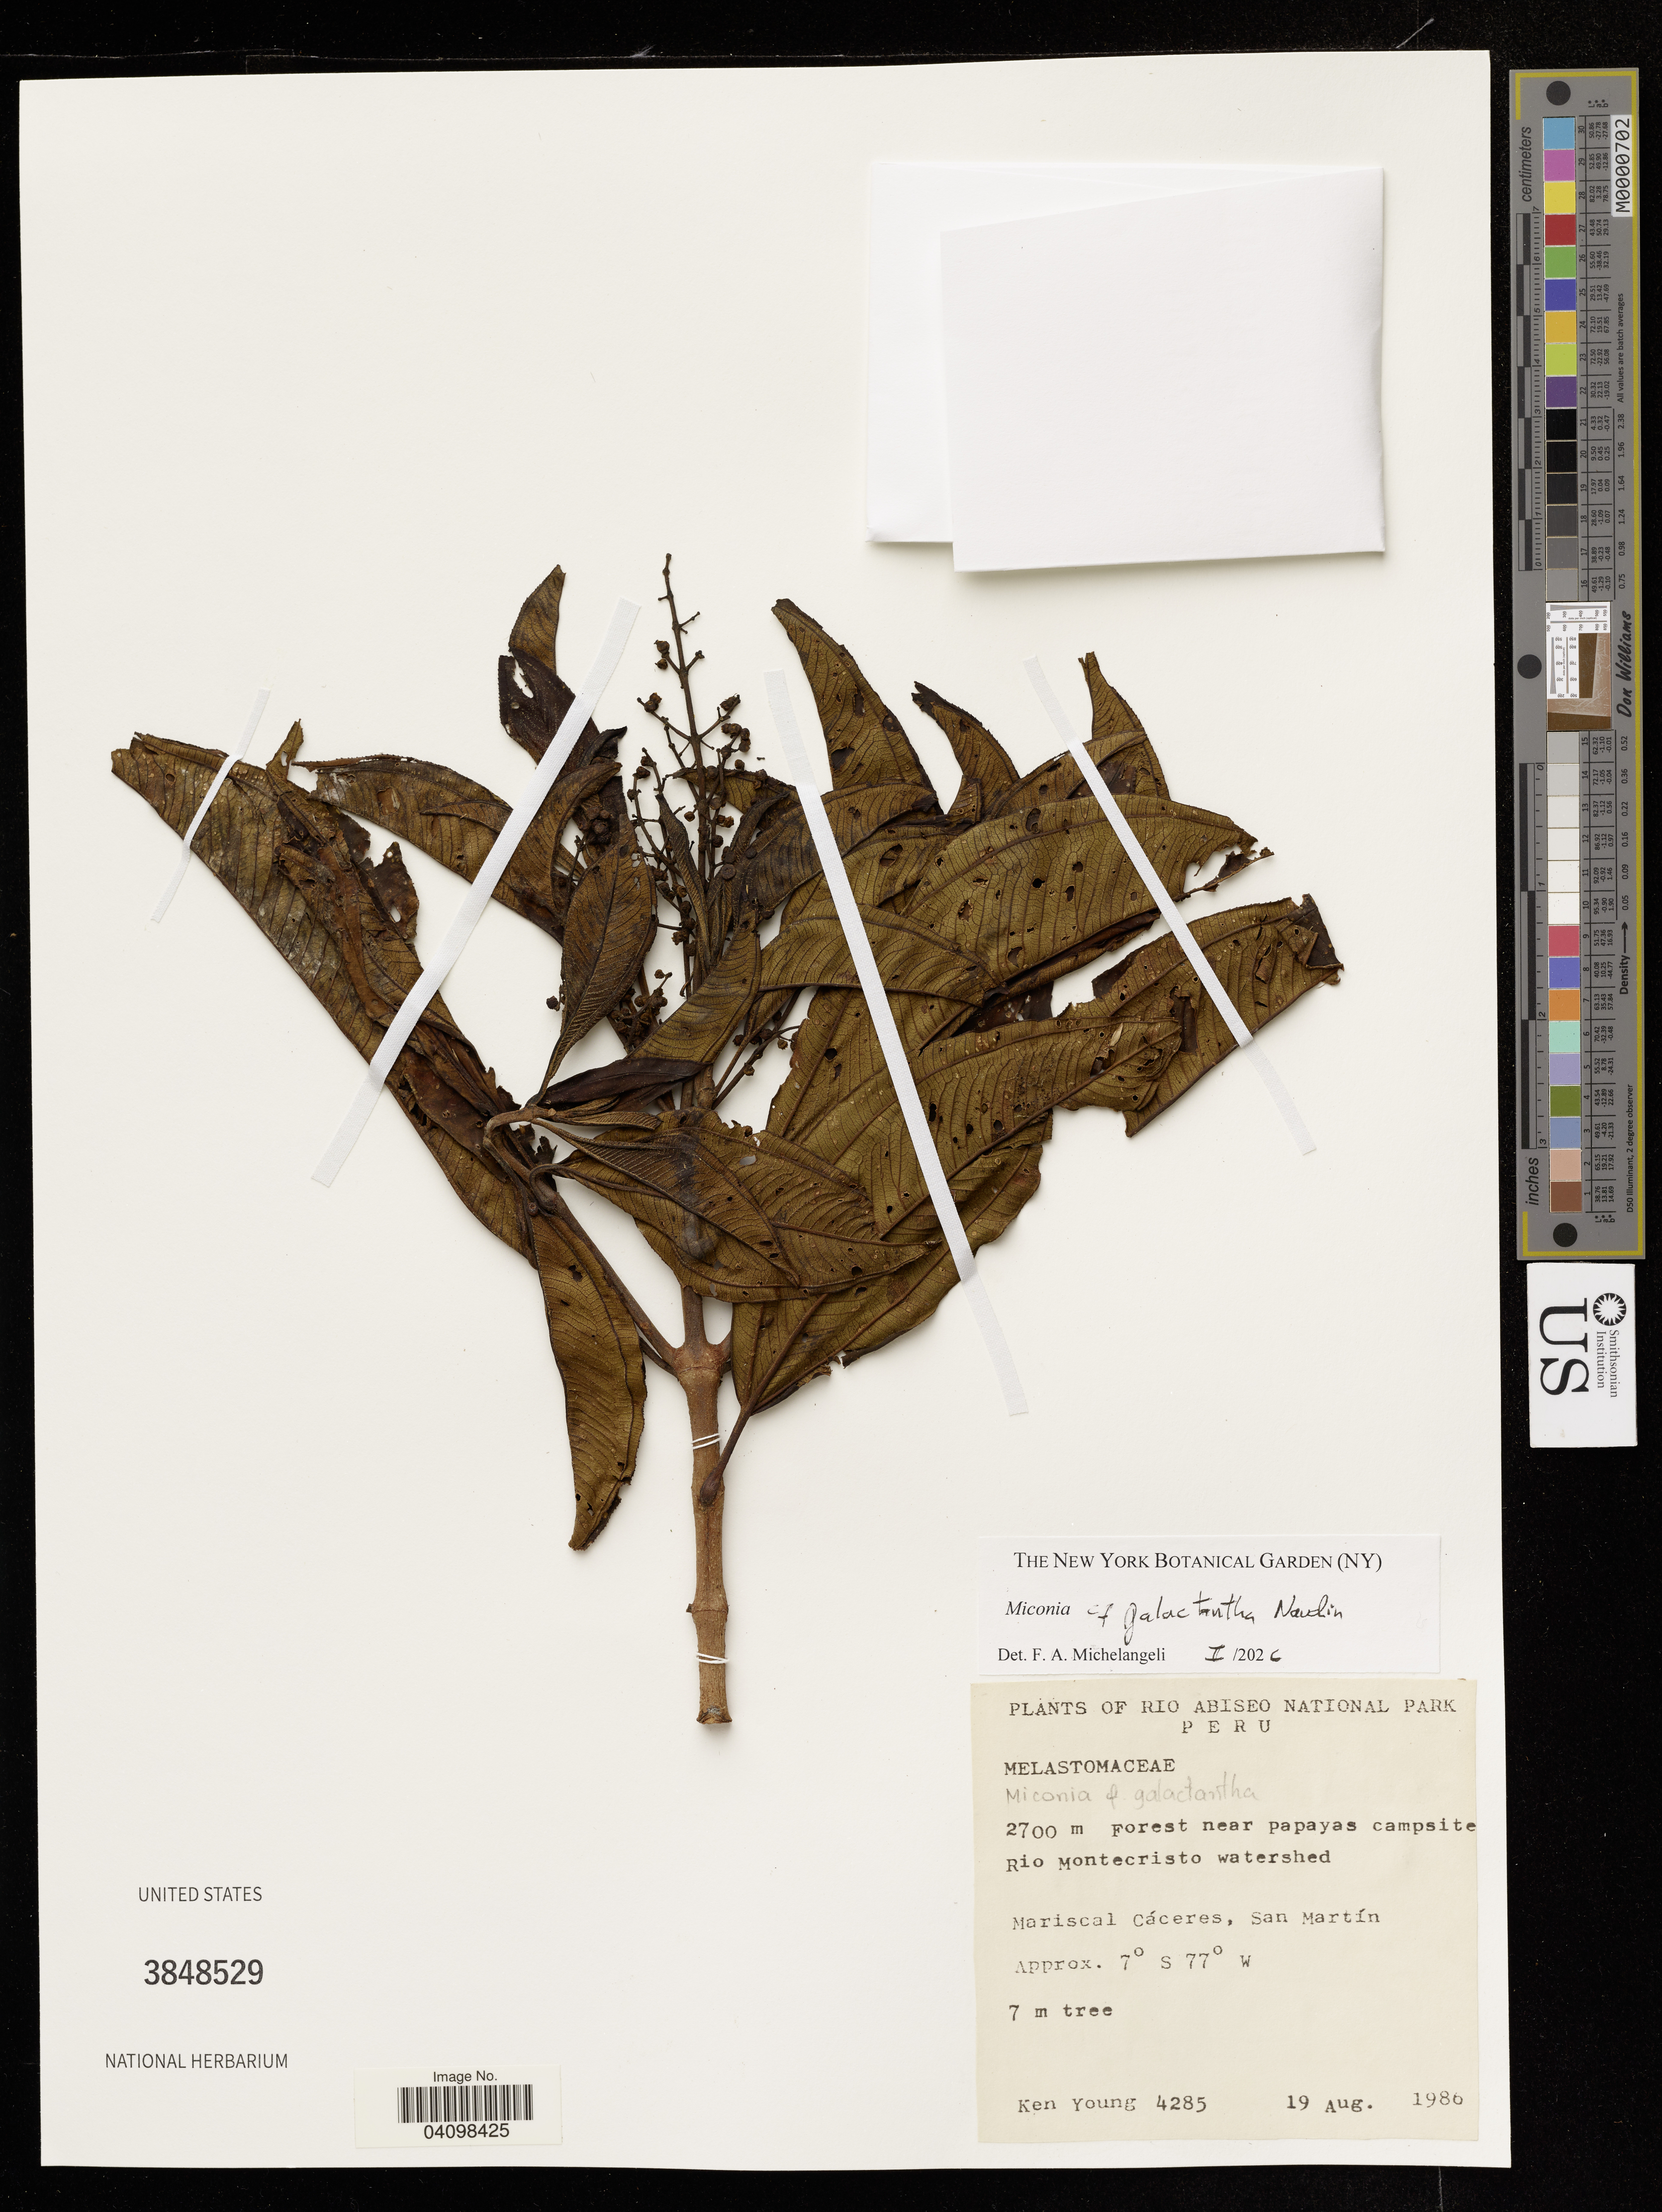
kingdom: Plantae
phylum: Tracheophyta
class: Magnoliopsida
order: Myrtales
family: Melastomataceae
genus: Miconia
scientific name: Miconia galactantha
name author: Naudin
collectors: K. Young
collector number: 4285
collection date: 1986-08-19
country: Peru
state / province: San Martin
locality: Rio Abiseo National Park. Forest near papayas campsite. Rio Montecristo watershed. Mariscal Cáceres.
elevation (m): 2700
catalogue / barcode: US 3848529